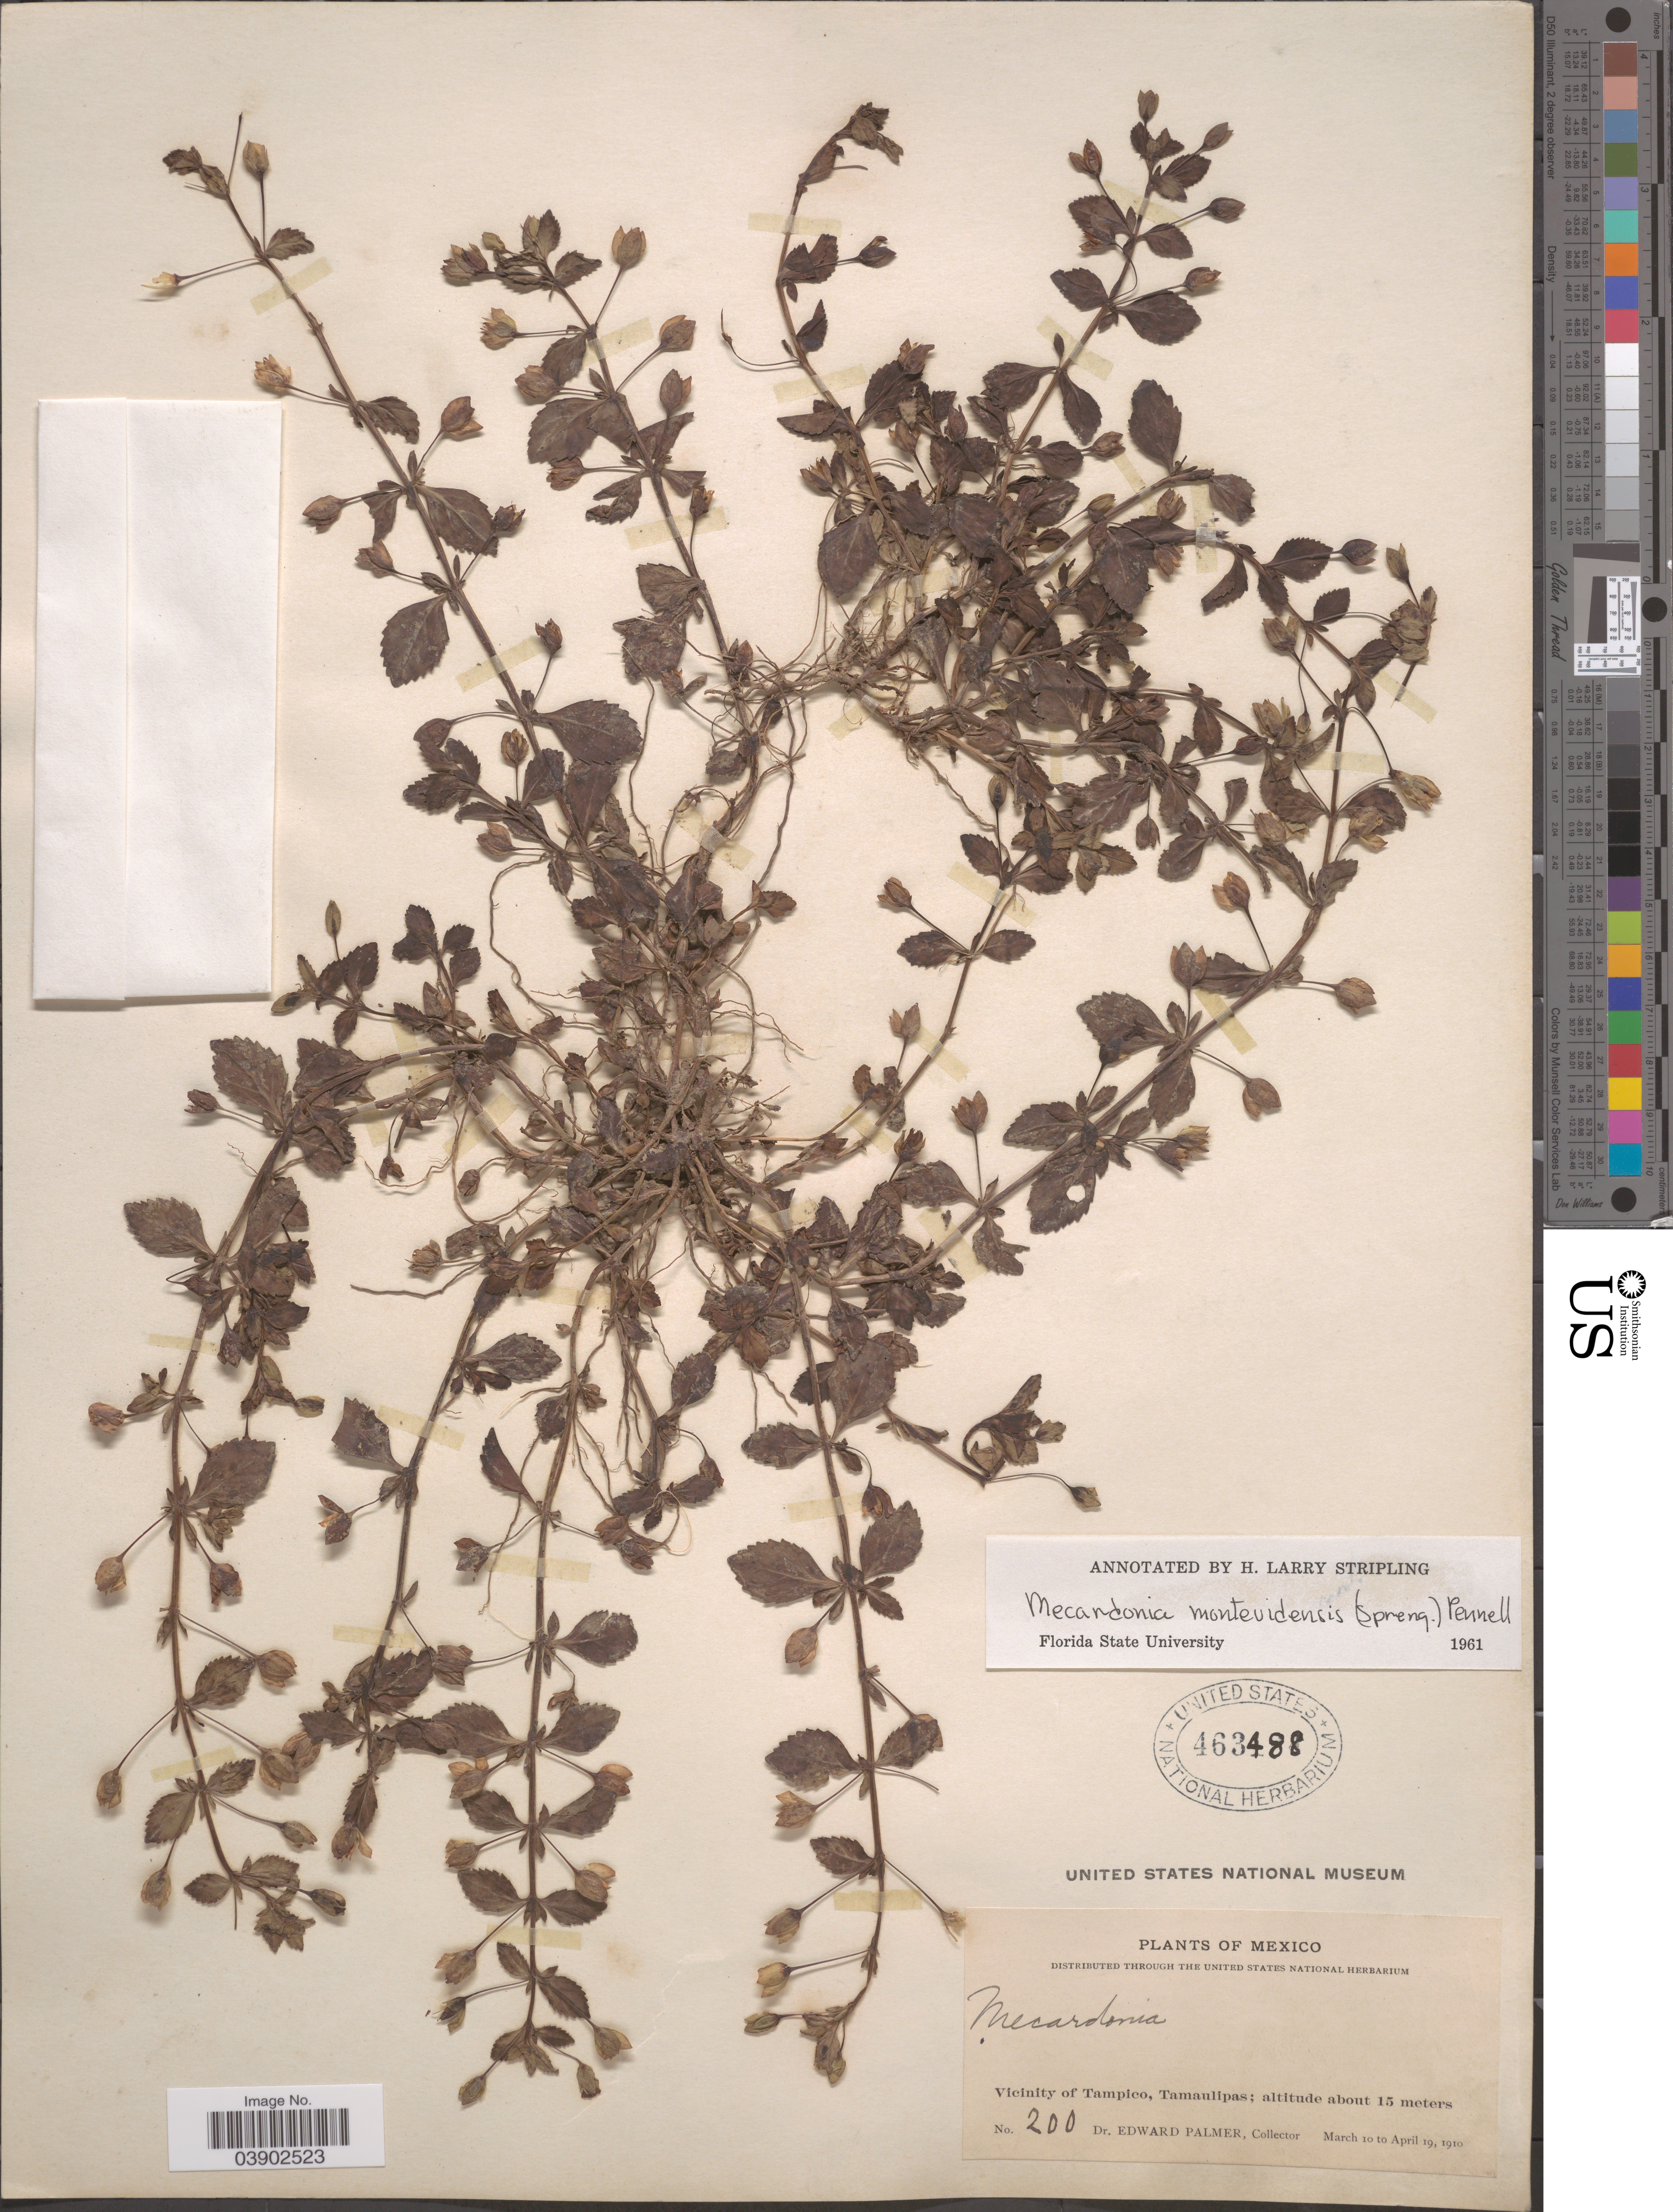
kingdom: Plantae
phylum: Tracheophyta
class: Magnoliopsida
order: Lamiales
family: Plantaginaceae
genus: Mecardonia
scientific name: Mecardonia procumbens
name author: (Mill.) Small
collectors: E. Palmer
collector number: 200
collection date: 1910-03-10/1910-04-19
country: Mexico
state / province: Tamaulipas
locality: Vicinity of Tampico.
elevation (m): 15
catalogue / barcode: US 463488